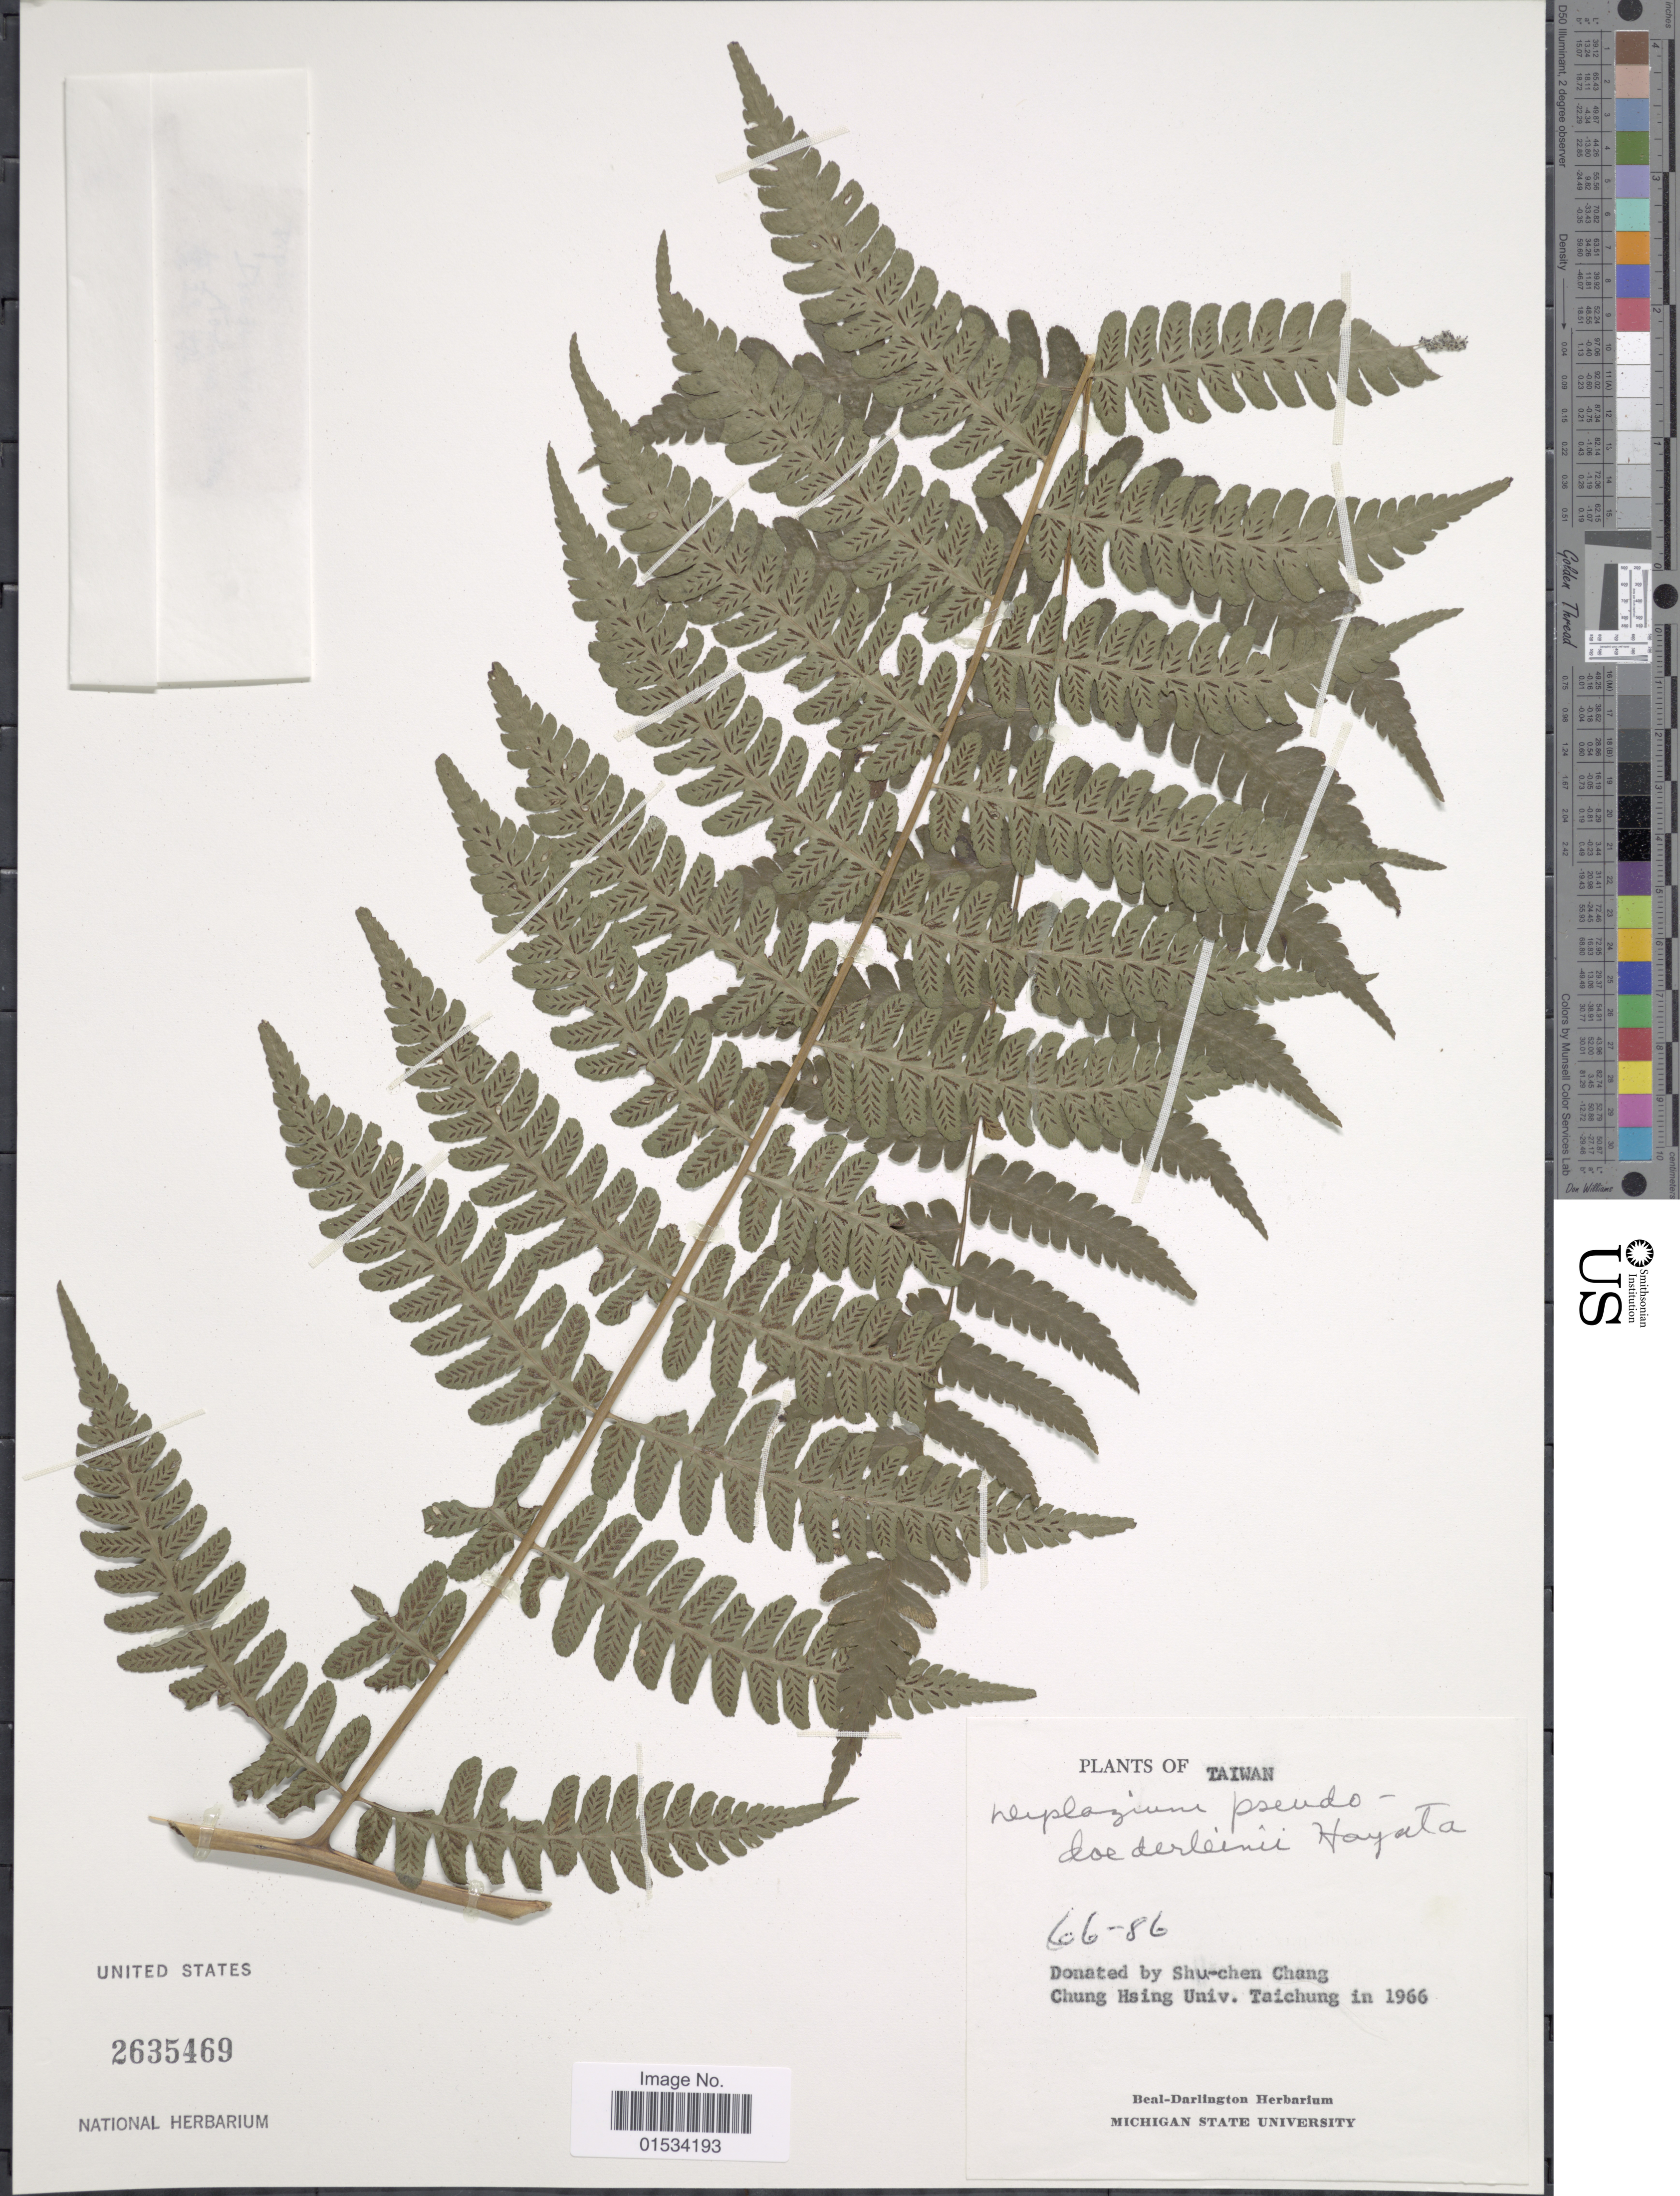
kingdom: Plantae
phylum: Tracheophyta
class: Polypodiopsida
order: Polypodiales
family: Athyriaceae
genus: Diplazium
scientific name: Diplazium pseudodoederleinii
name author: Hayata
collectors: S. Chang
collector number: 66-86?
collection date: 1966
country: Taiwan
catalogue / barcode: US 2635469